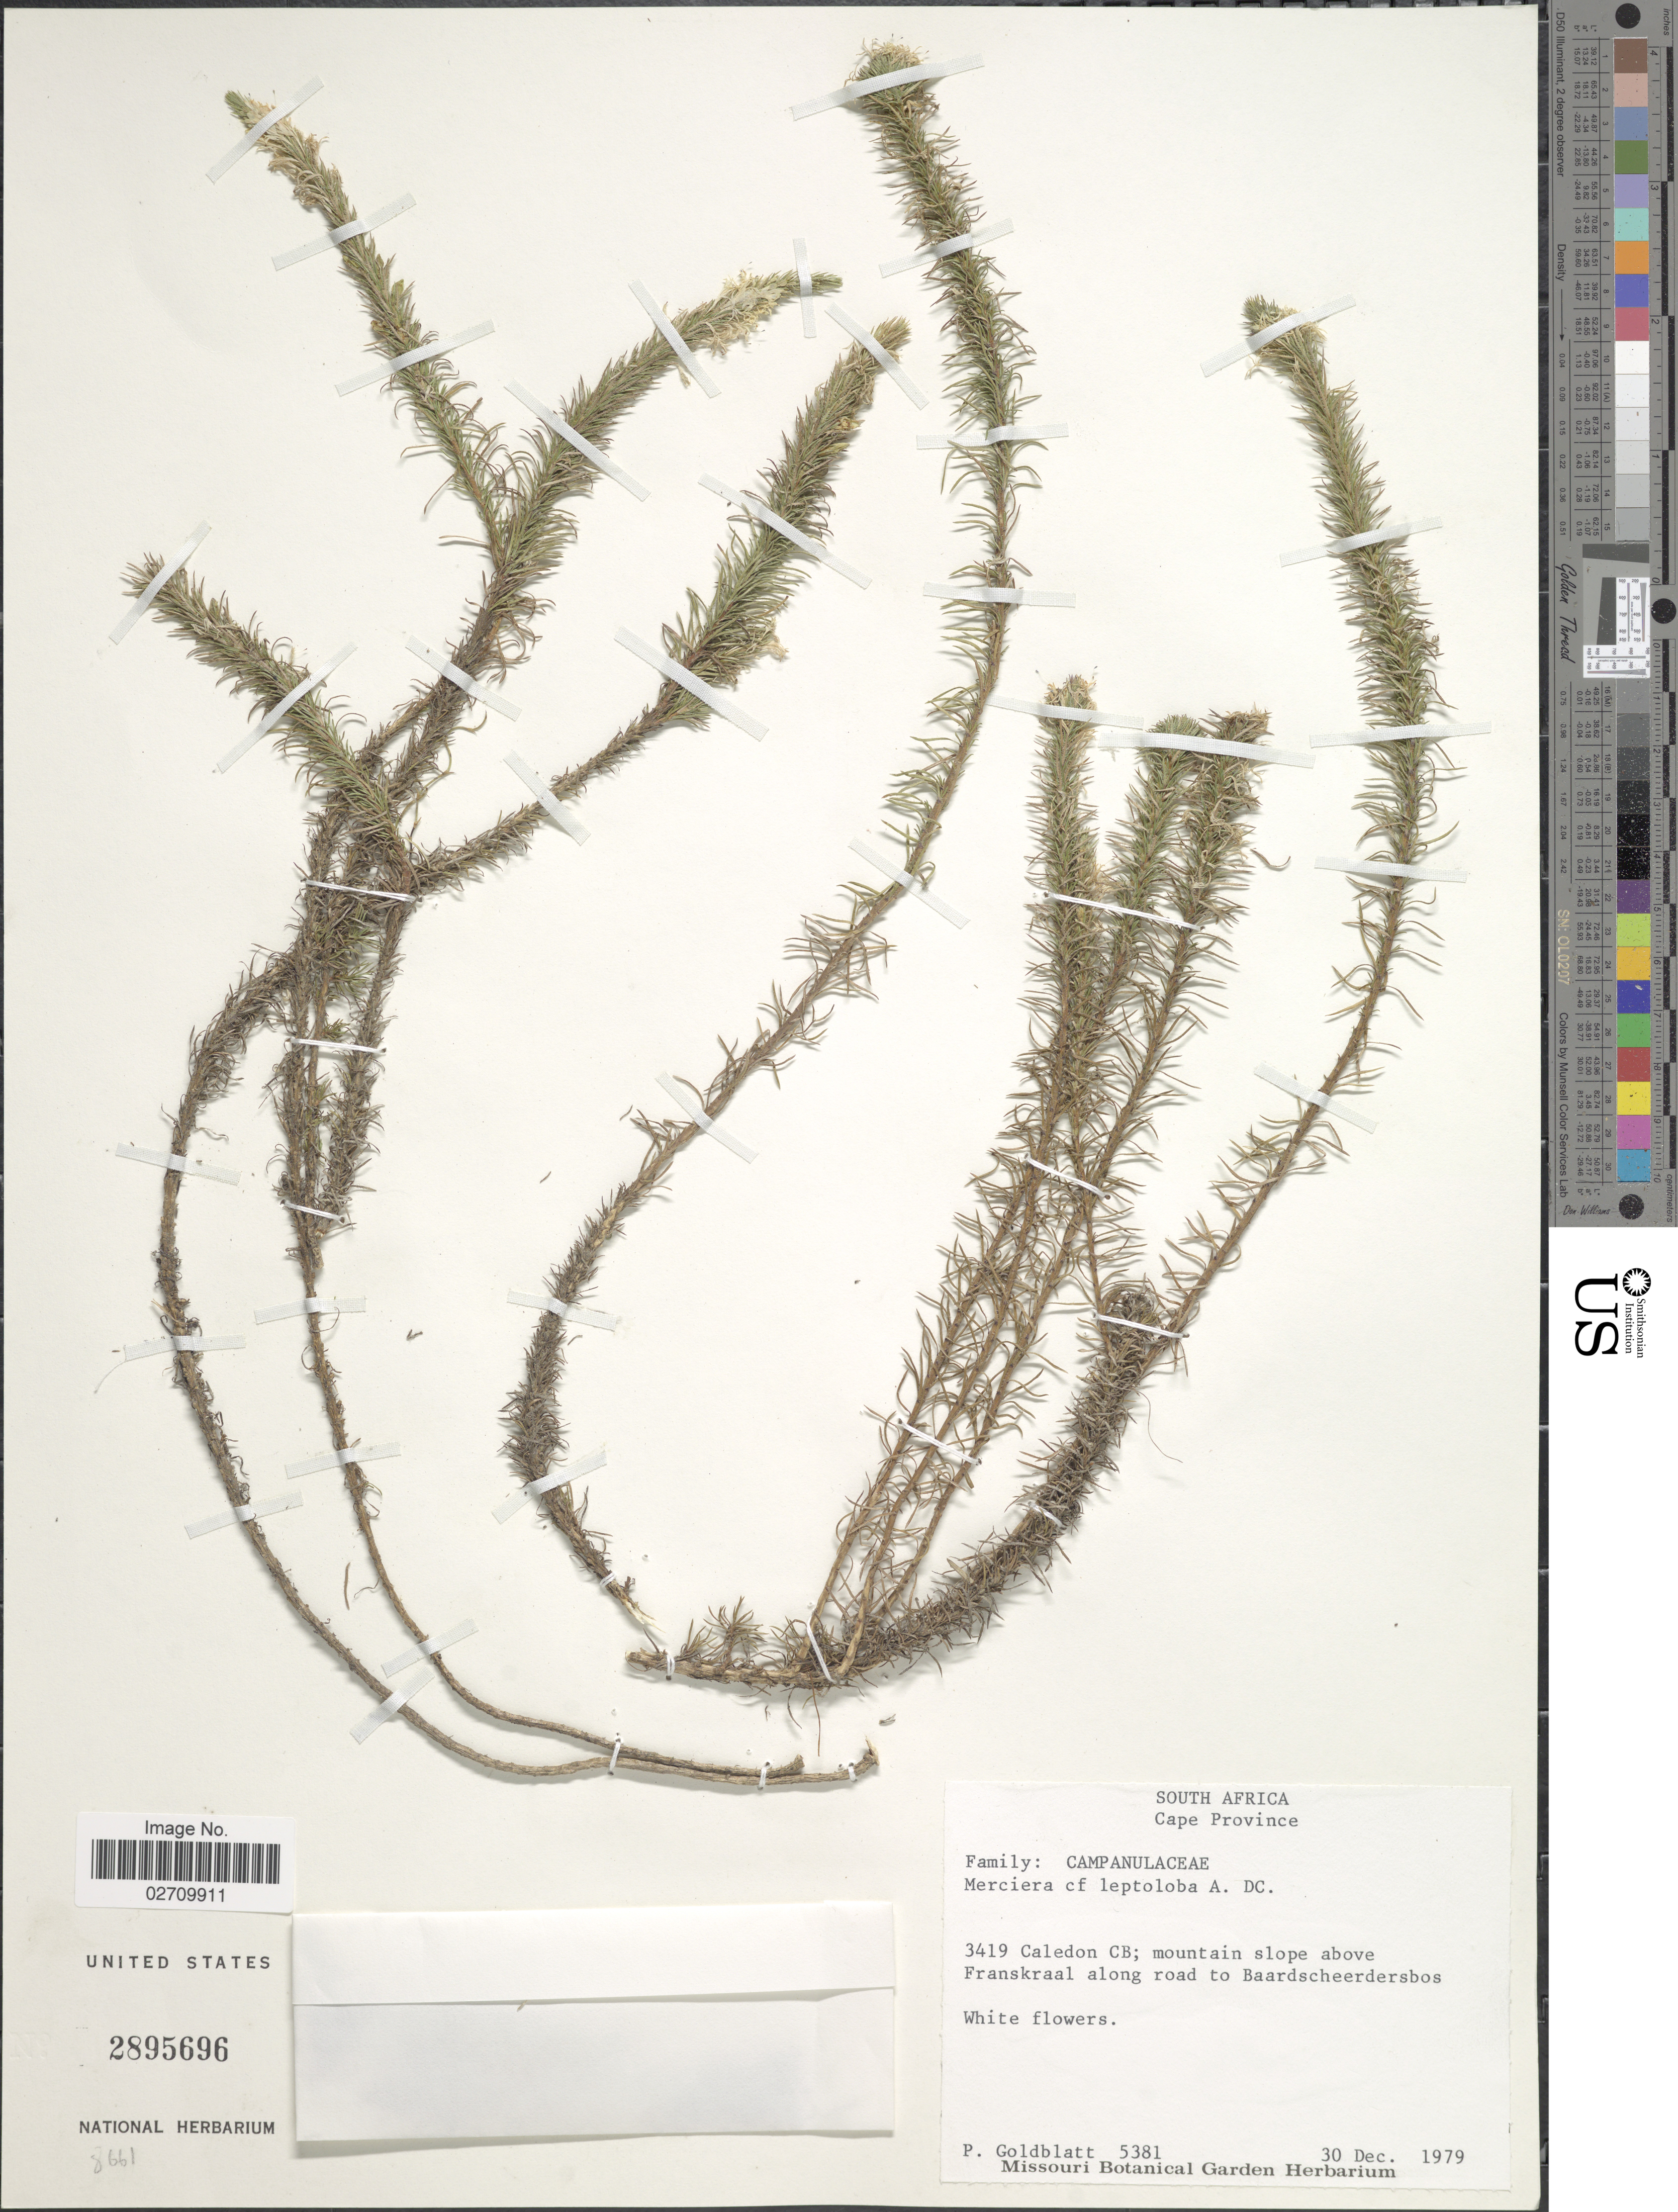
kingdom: Plantae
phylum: Tracheophyta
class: Magnoliopsida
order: Asterales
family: Campanulaceae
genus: Merciera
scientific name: Merciera leptoloba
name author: A. DC.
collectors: P. Goldblatt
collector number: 5381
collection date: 1979-12-30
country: South Africa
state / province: Western Cape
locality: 3419 Caledon CB; mountain slope above Franskaal along road to Baardscheerdersbos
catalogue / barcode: US 2895696